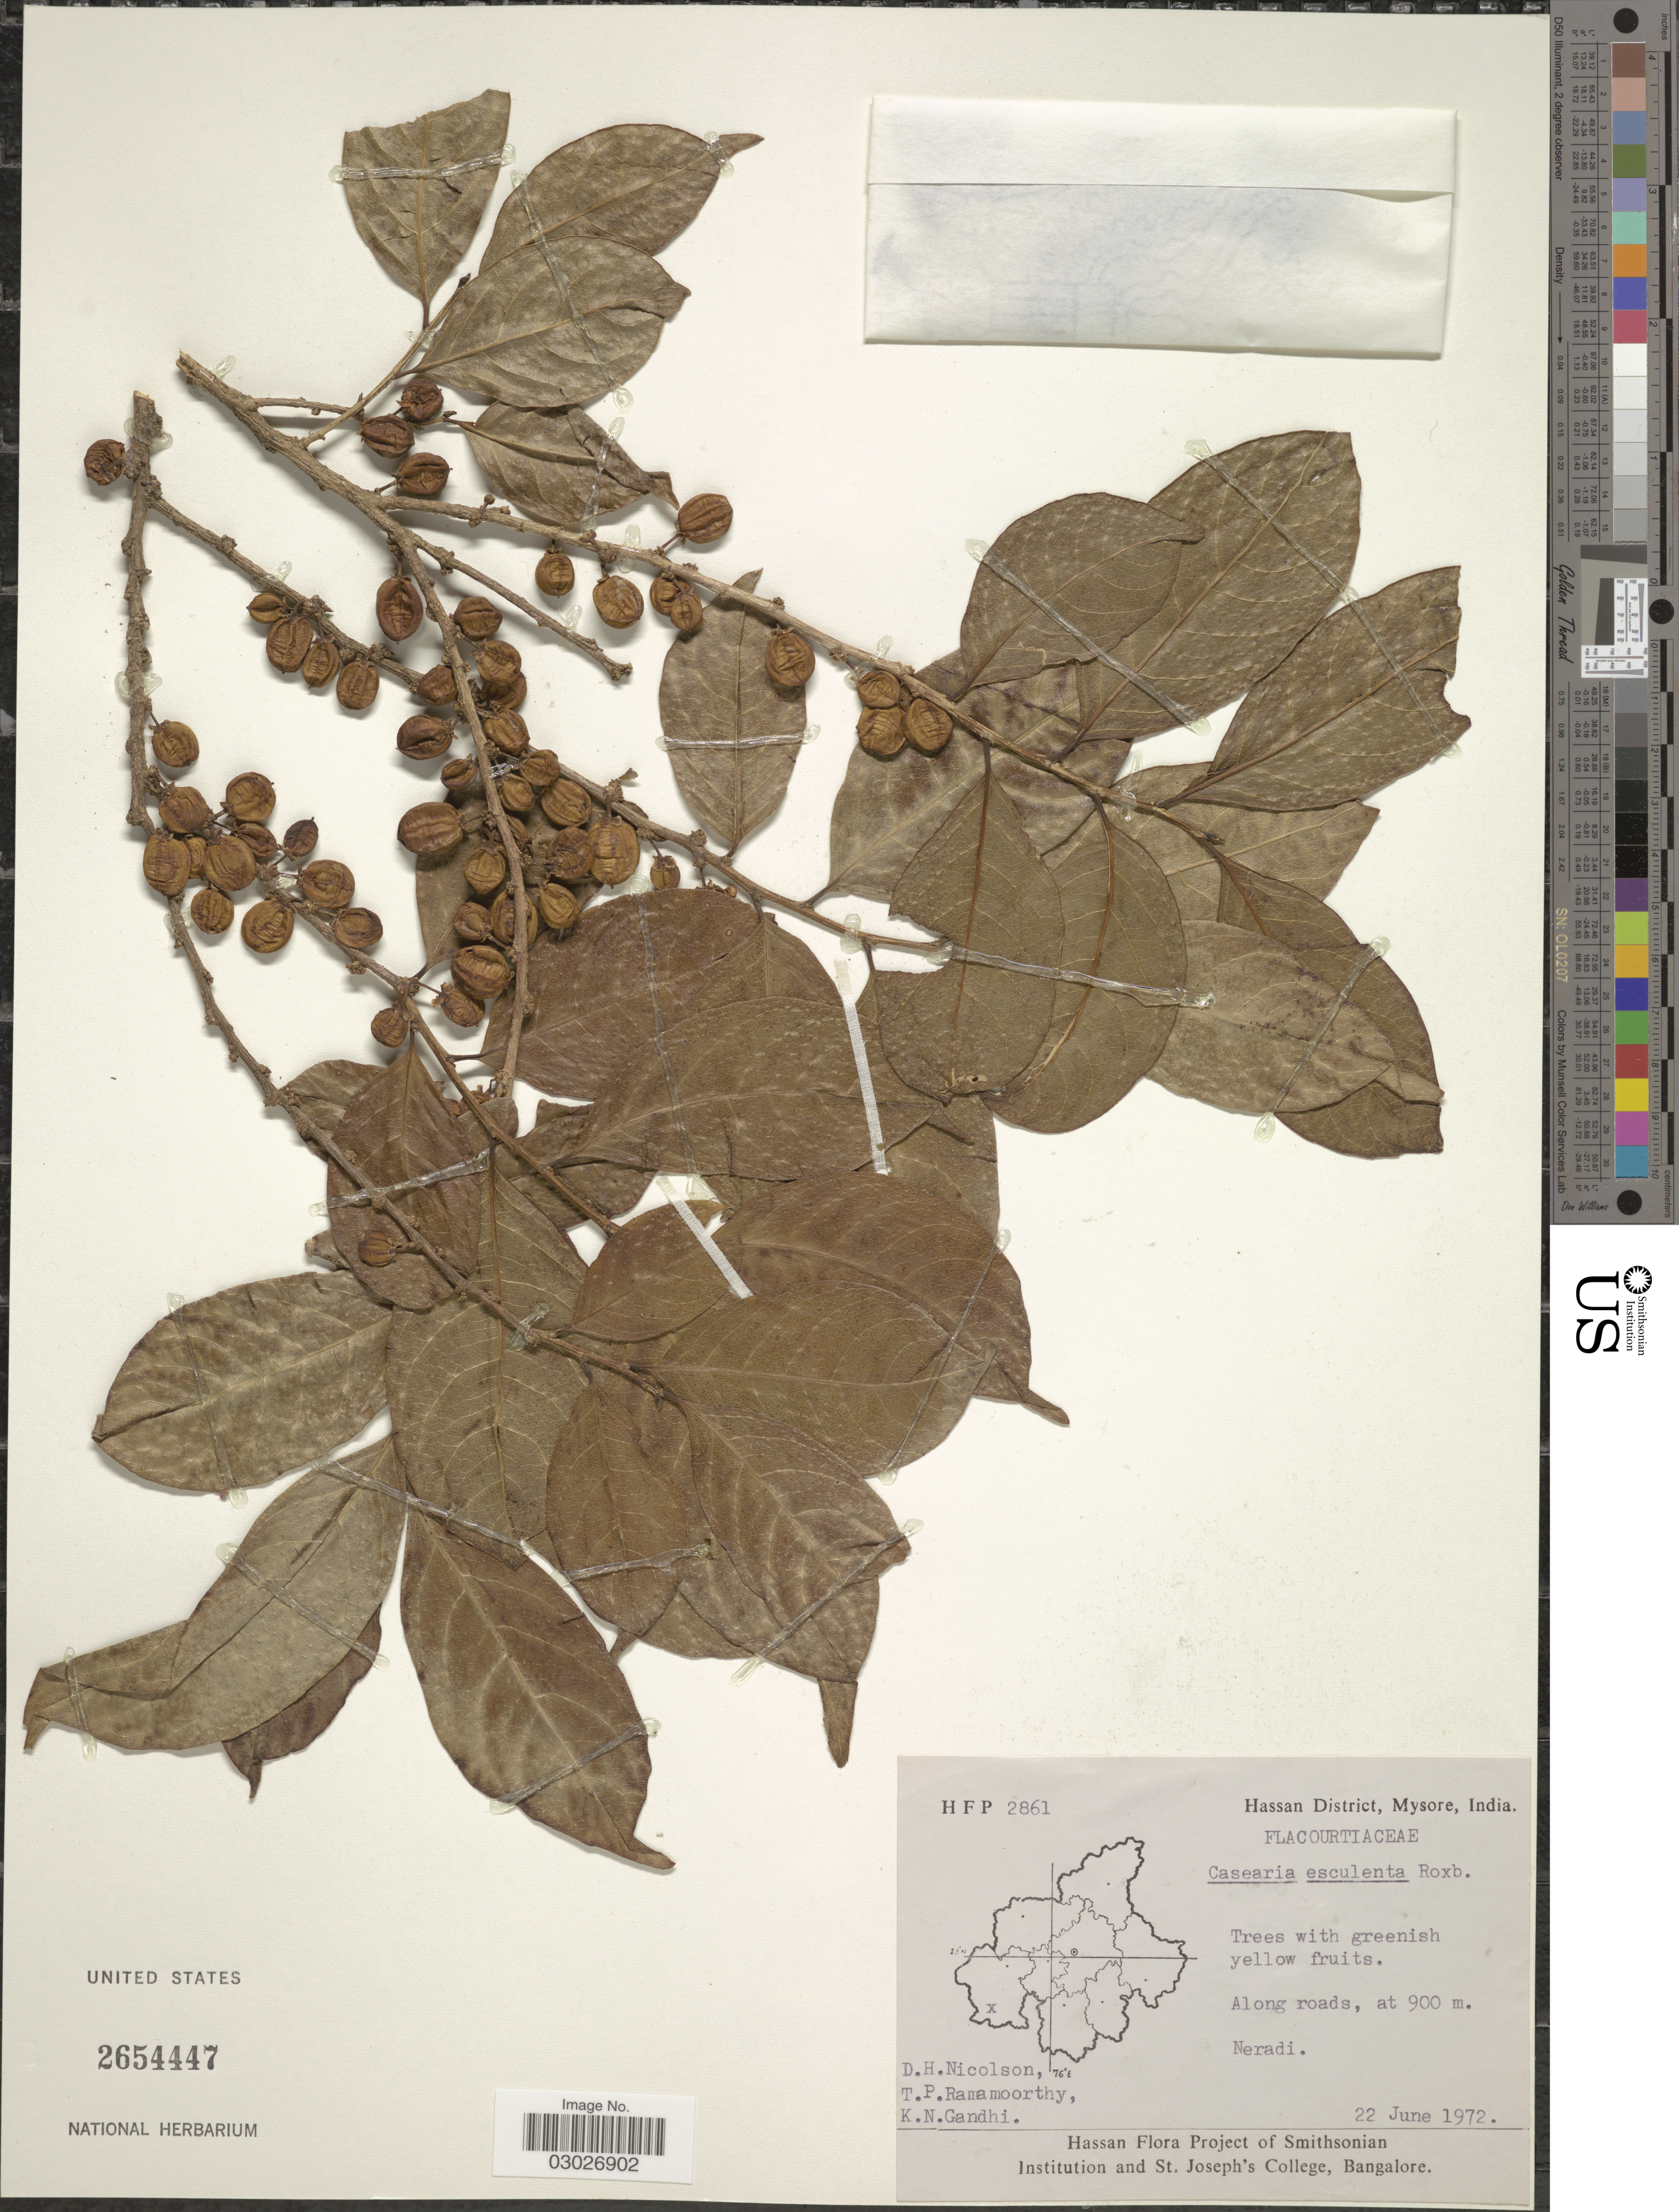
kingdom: Plantae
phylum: Tracheophyta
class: Magnoliopsida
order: Malpighiales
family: Salicaceae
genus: Casearia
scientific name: Casearia esculenta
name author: Roxb.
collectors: D. H. Nicolson, T. P. Ramamoorthy & K. N. Gandhi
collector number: HFP2861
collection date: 1972-06-22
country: India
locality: Hassan District, Mysore. Along roads. Neradi.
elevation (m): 900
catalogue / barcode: US 2654447